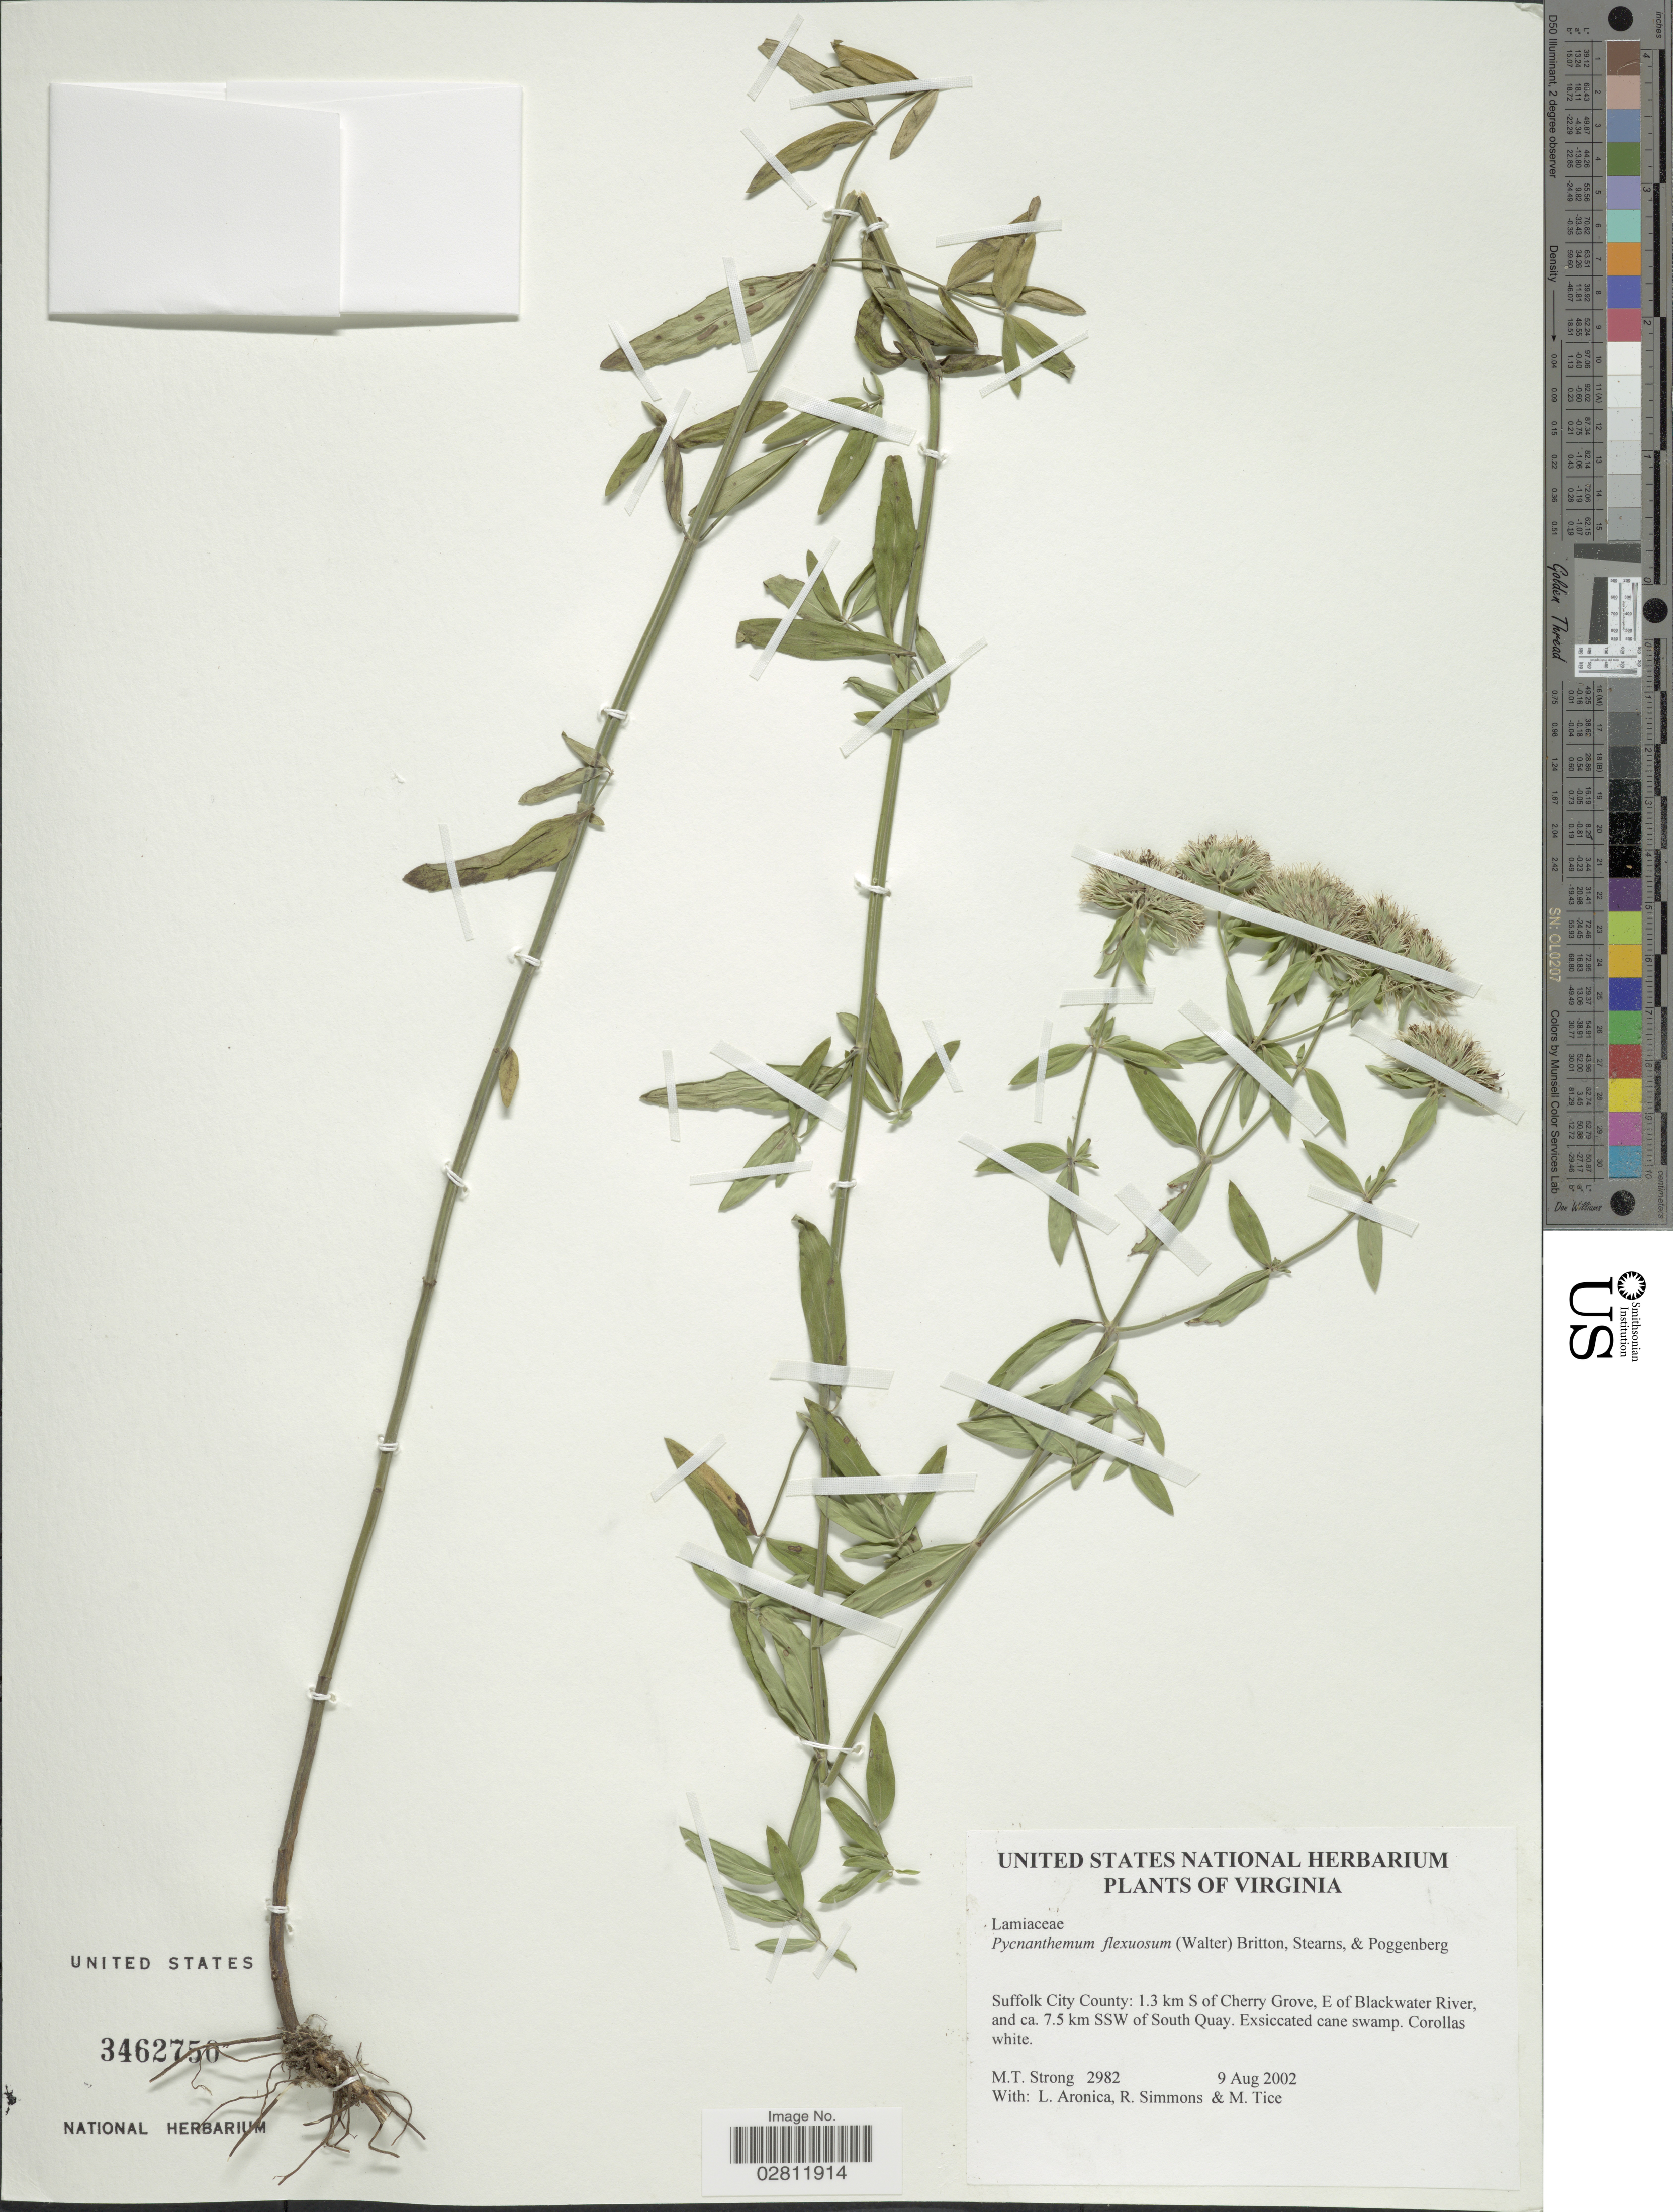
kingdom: Plantae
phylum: Tracheophyta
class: Magnoliopsida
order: Lamiales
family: Lamiaceae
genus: Pycnanthemum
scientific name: Pycnanthemum flexuosum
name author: (Walter) Britton, Stearns & Poggenb.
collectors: M. T. Strong, L. Aronica, R. Simmons & M. Tice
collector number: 2982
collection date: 2002-08-09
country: United States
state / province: Virginia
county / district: City of Suffolk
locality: Suffolk City County: 1.3 km S of Cherry Grove, E of Blackwater River, and ca. 7.5 km SSW of South Quay.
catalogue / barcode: US 3462750